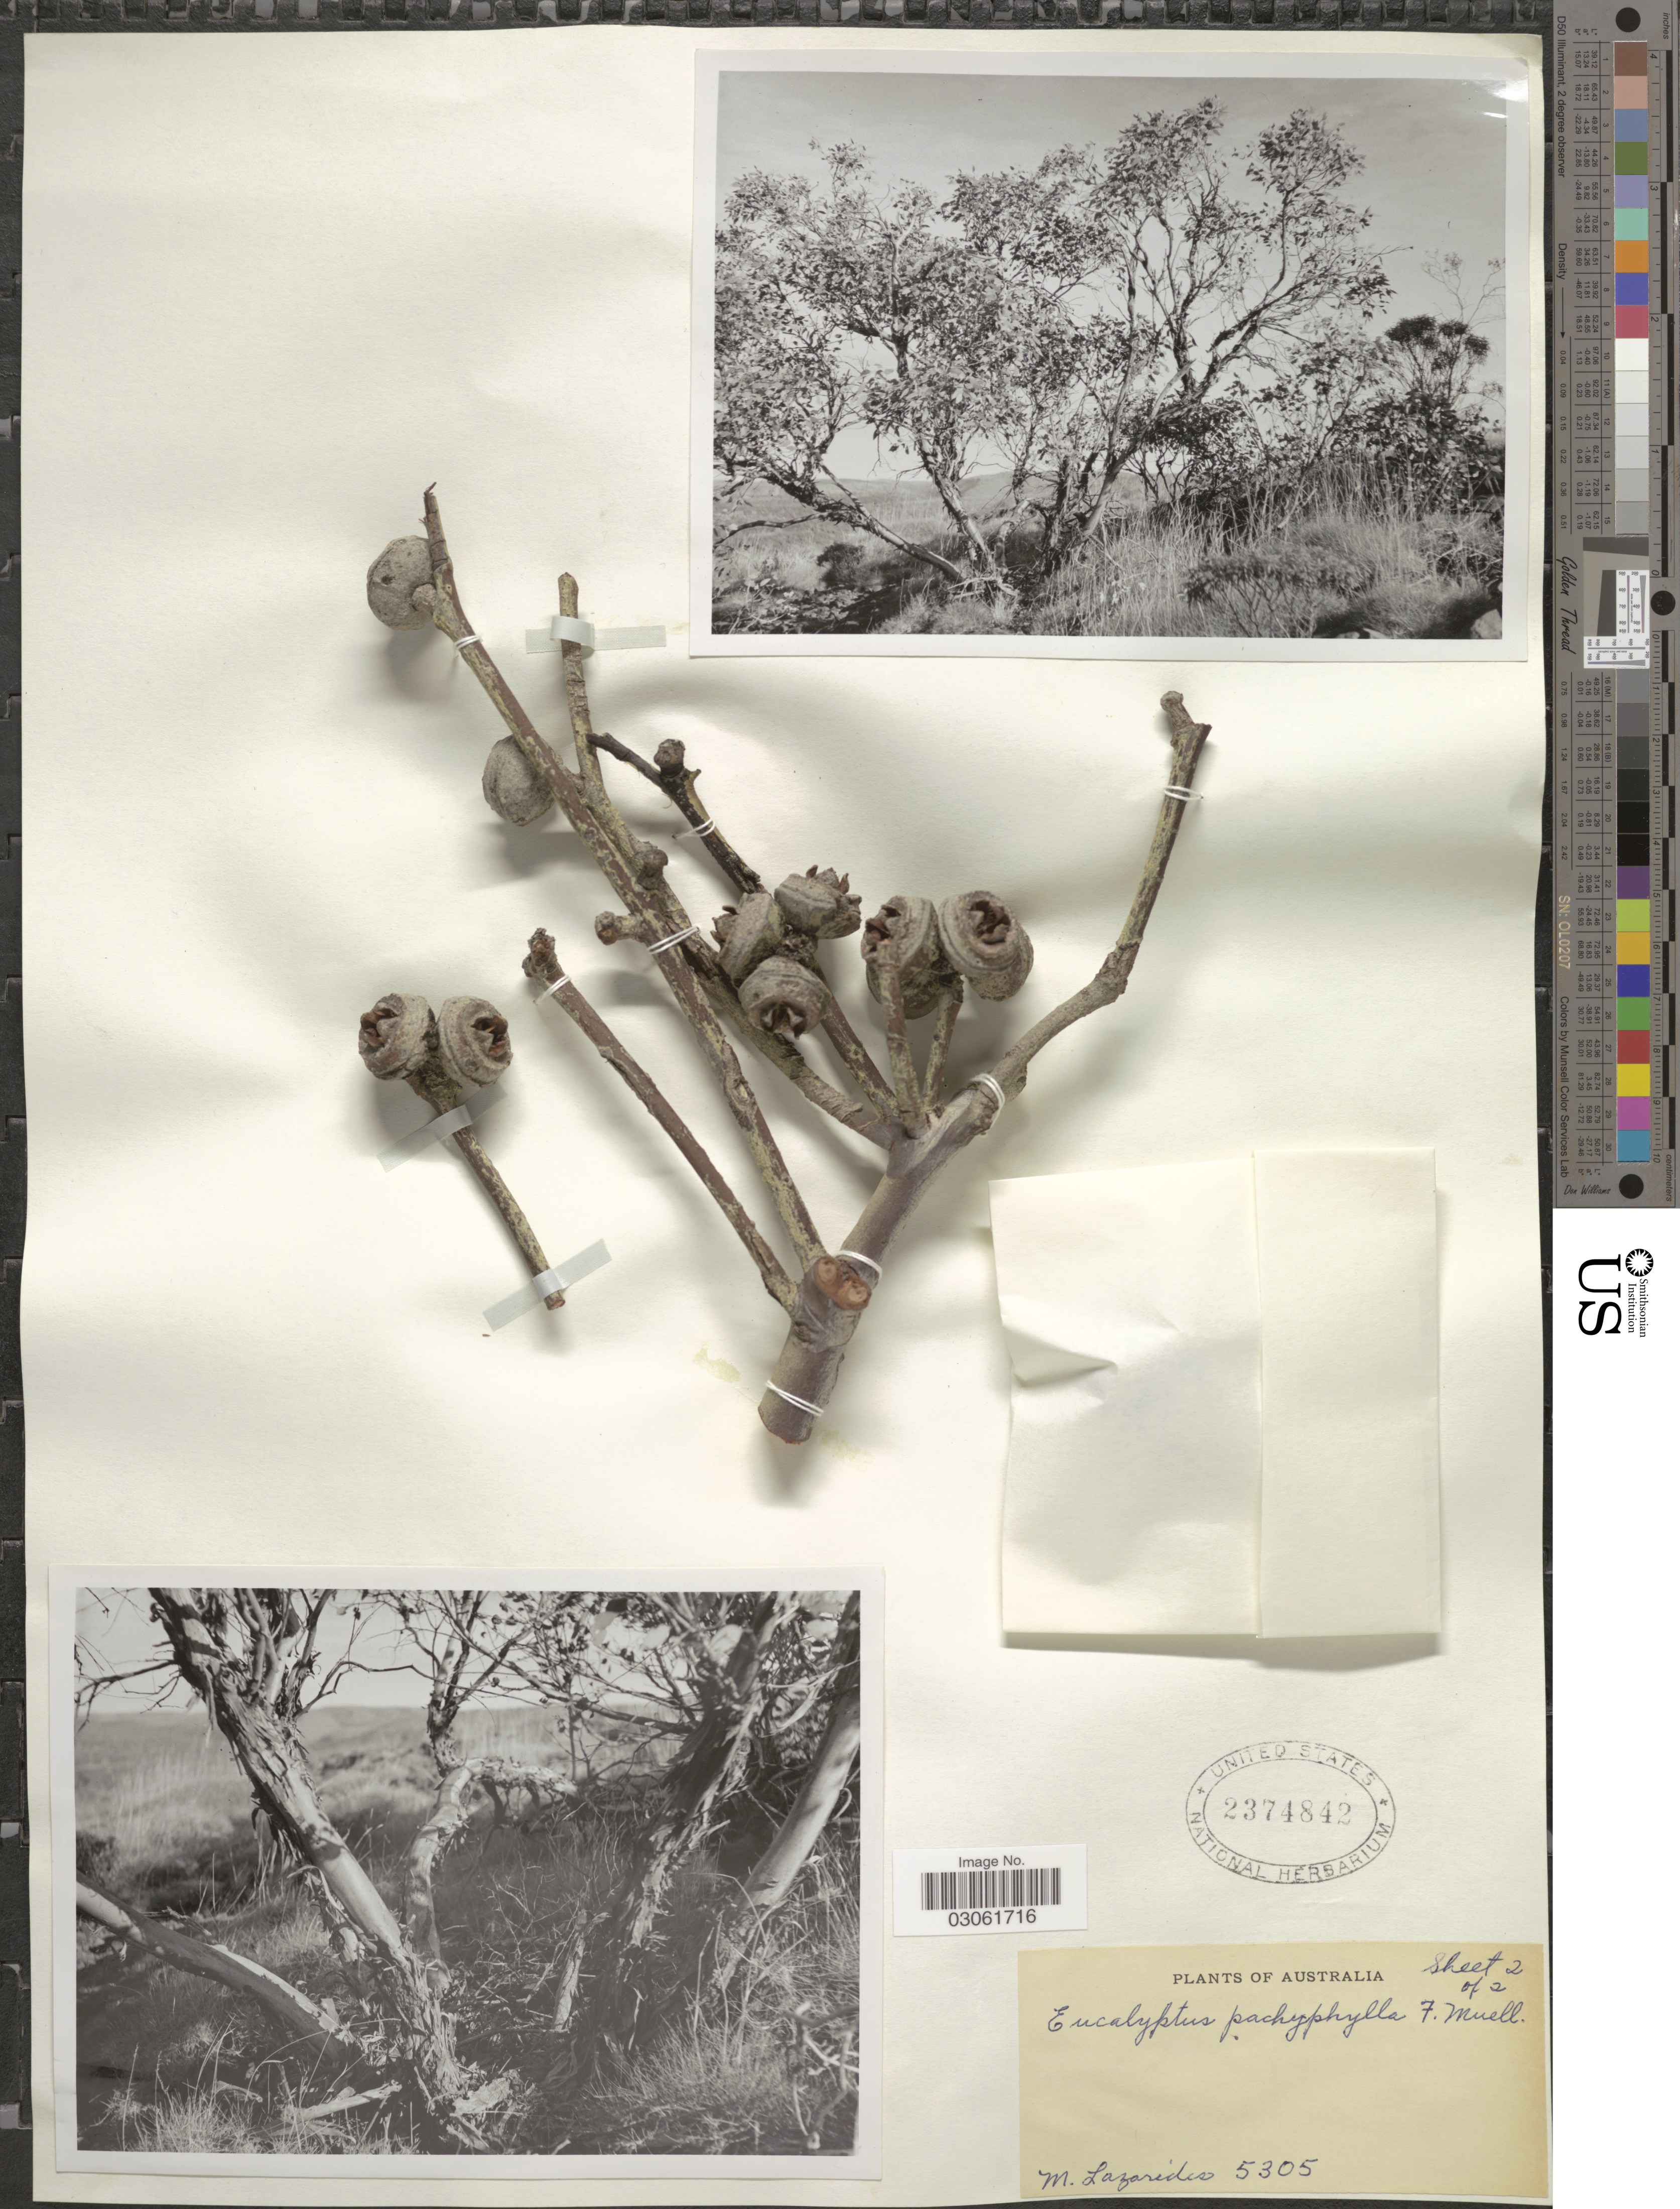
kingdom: Plantae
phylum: Tracheophyta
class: Magnoliopsida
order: Myrtales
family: Myrtaceae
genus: Eucalyptus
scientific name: Eucalyptus pachyphylla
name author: F. Muell.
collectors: M. Lazarides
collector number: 5305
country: Australia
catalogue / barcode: US 2374842